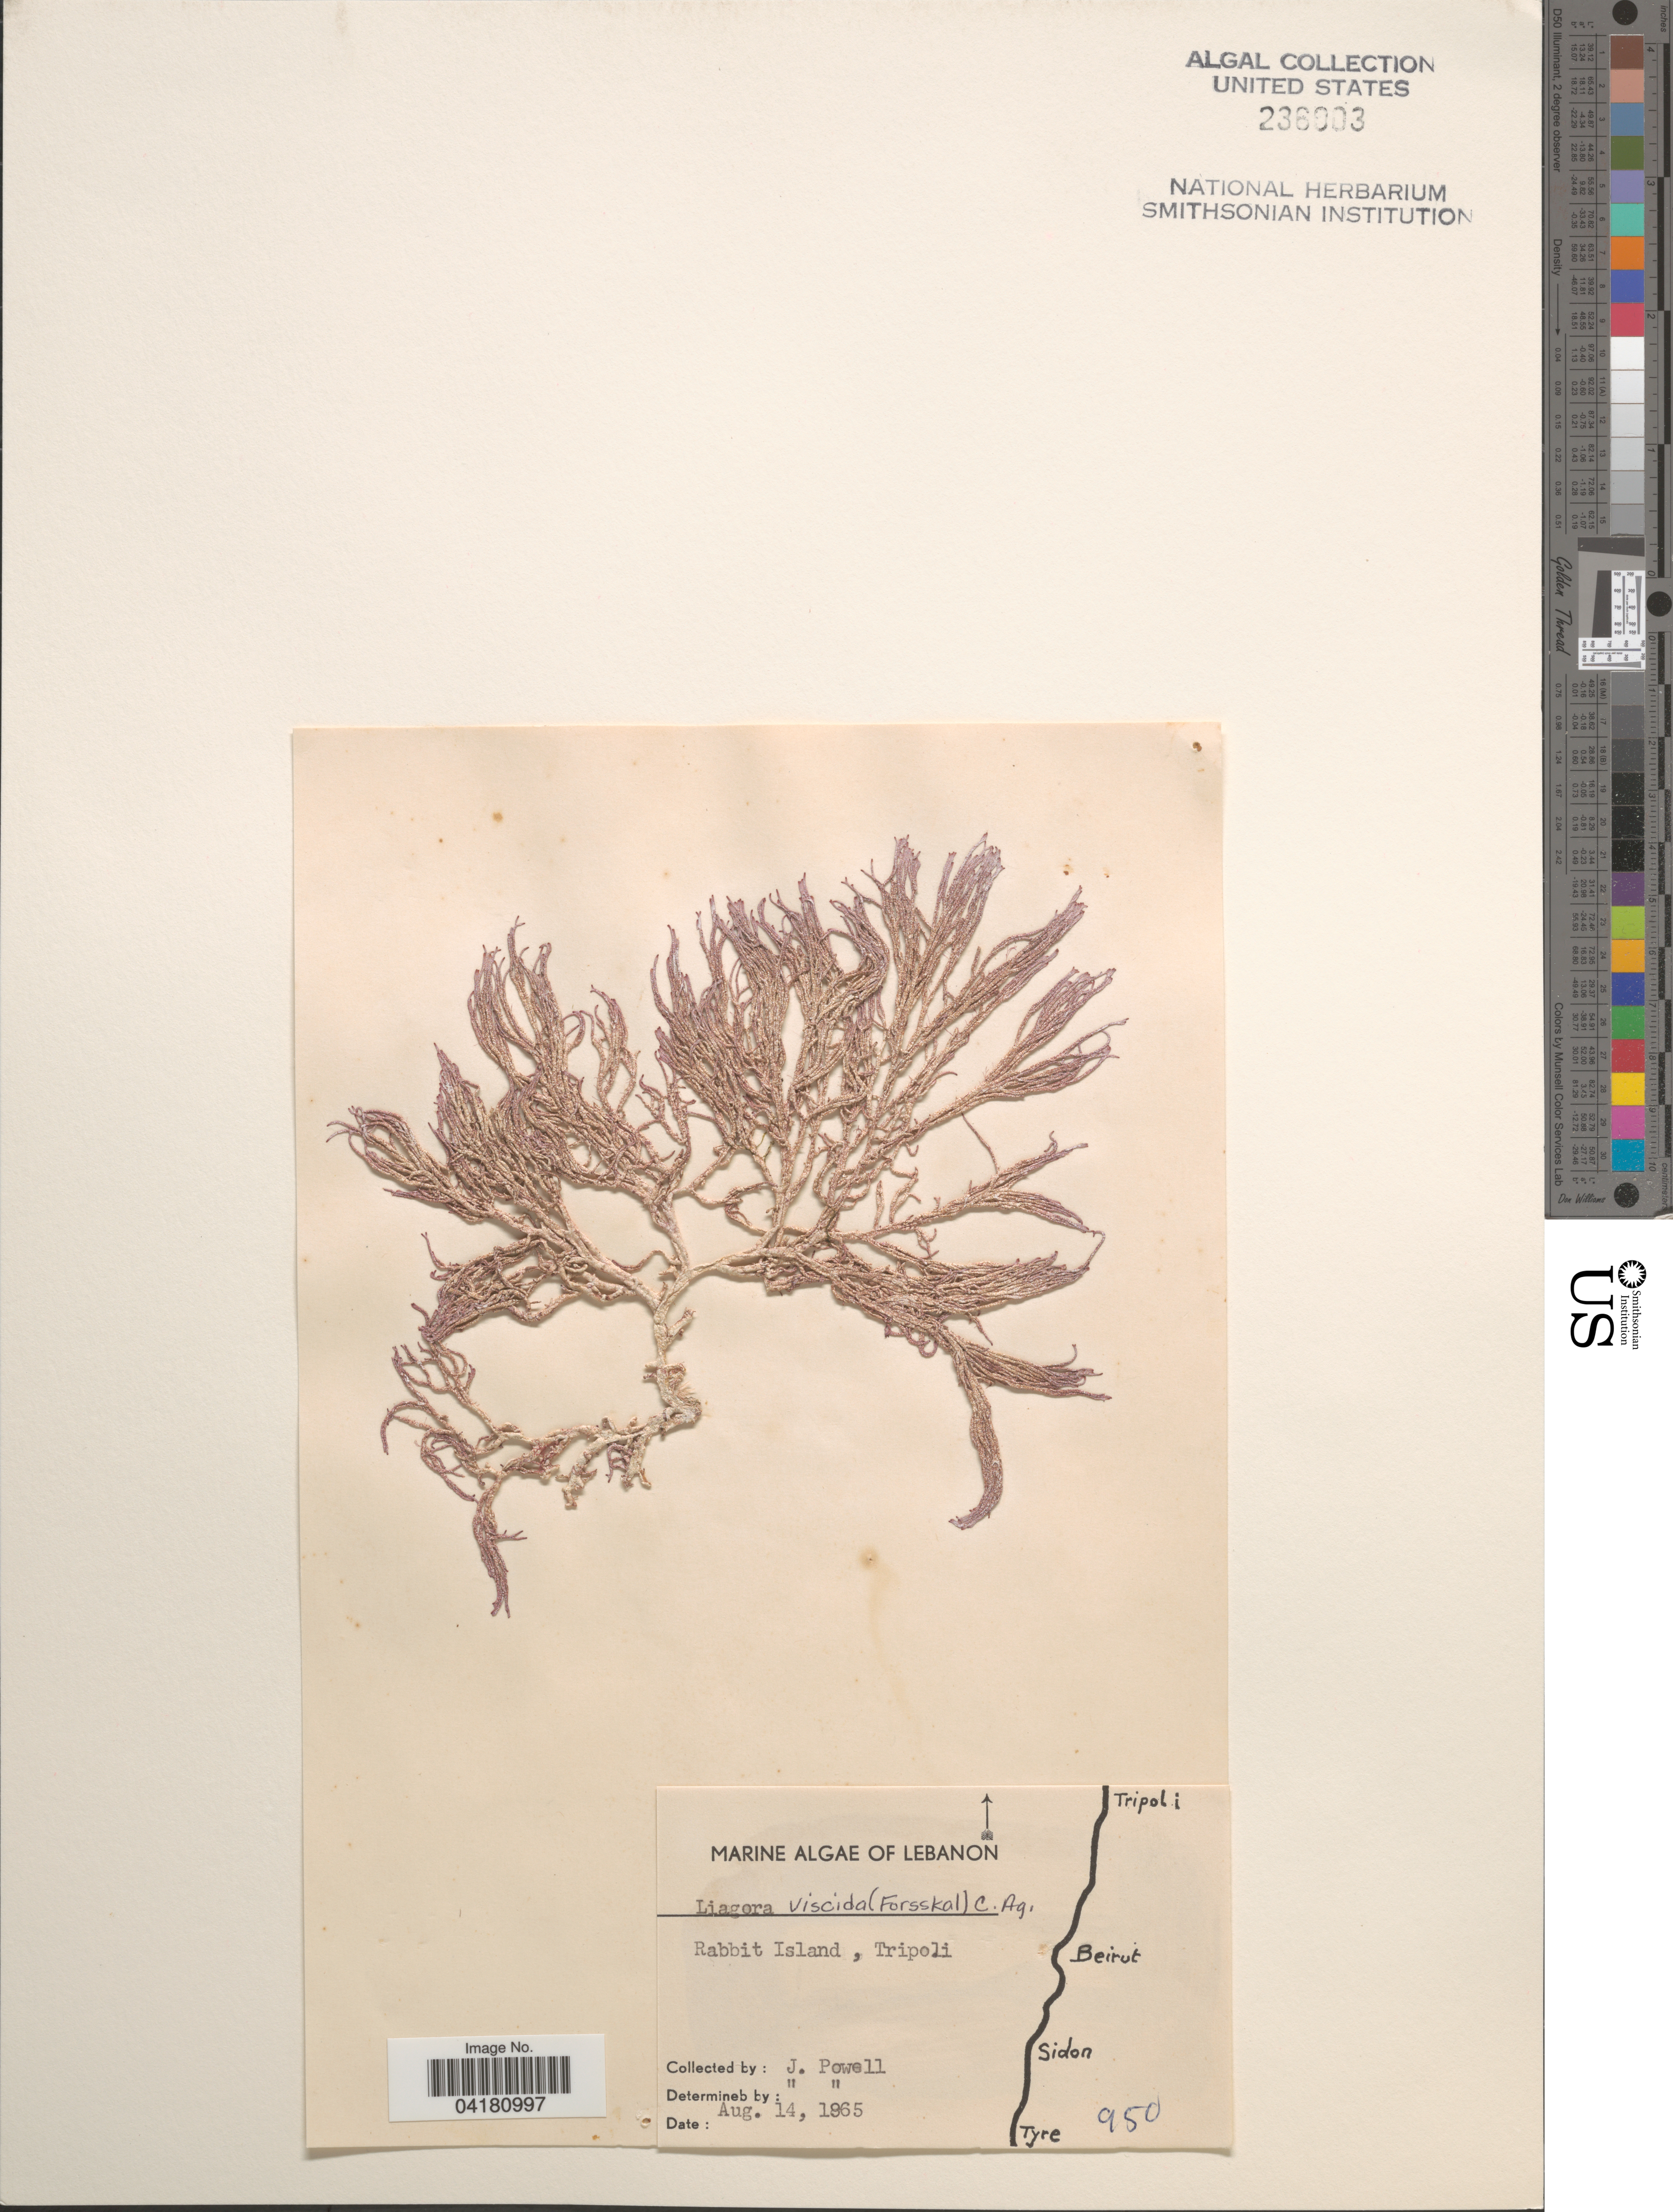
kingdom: Plantae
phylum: Rhodophyta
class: Florideophyceae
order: Nemaliales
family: Liagoraceae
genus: Liagora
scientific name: Liagora viscida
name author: (Forssk.) C. Agardh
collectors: J. Powell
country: Lebanon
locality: Rabbit Island, Tripoli.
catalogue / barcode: US 236003